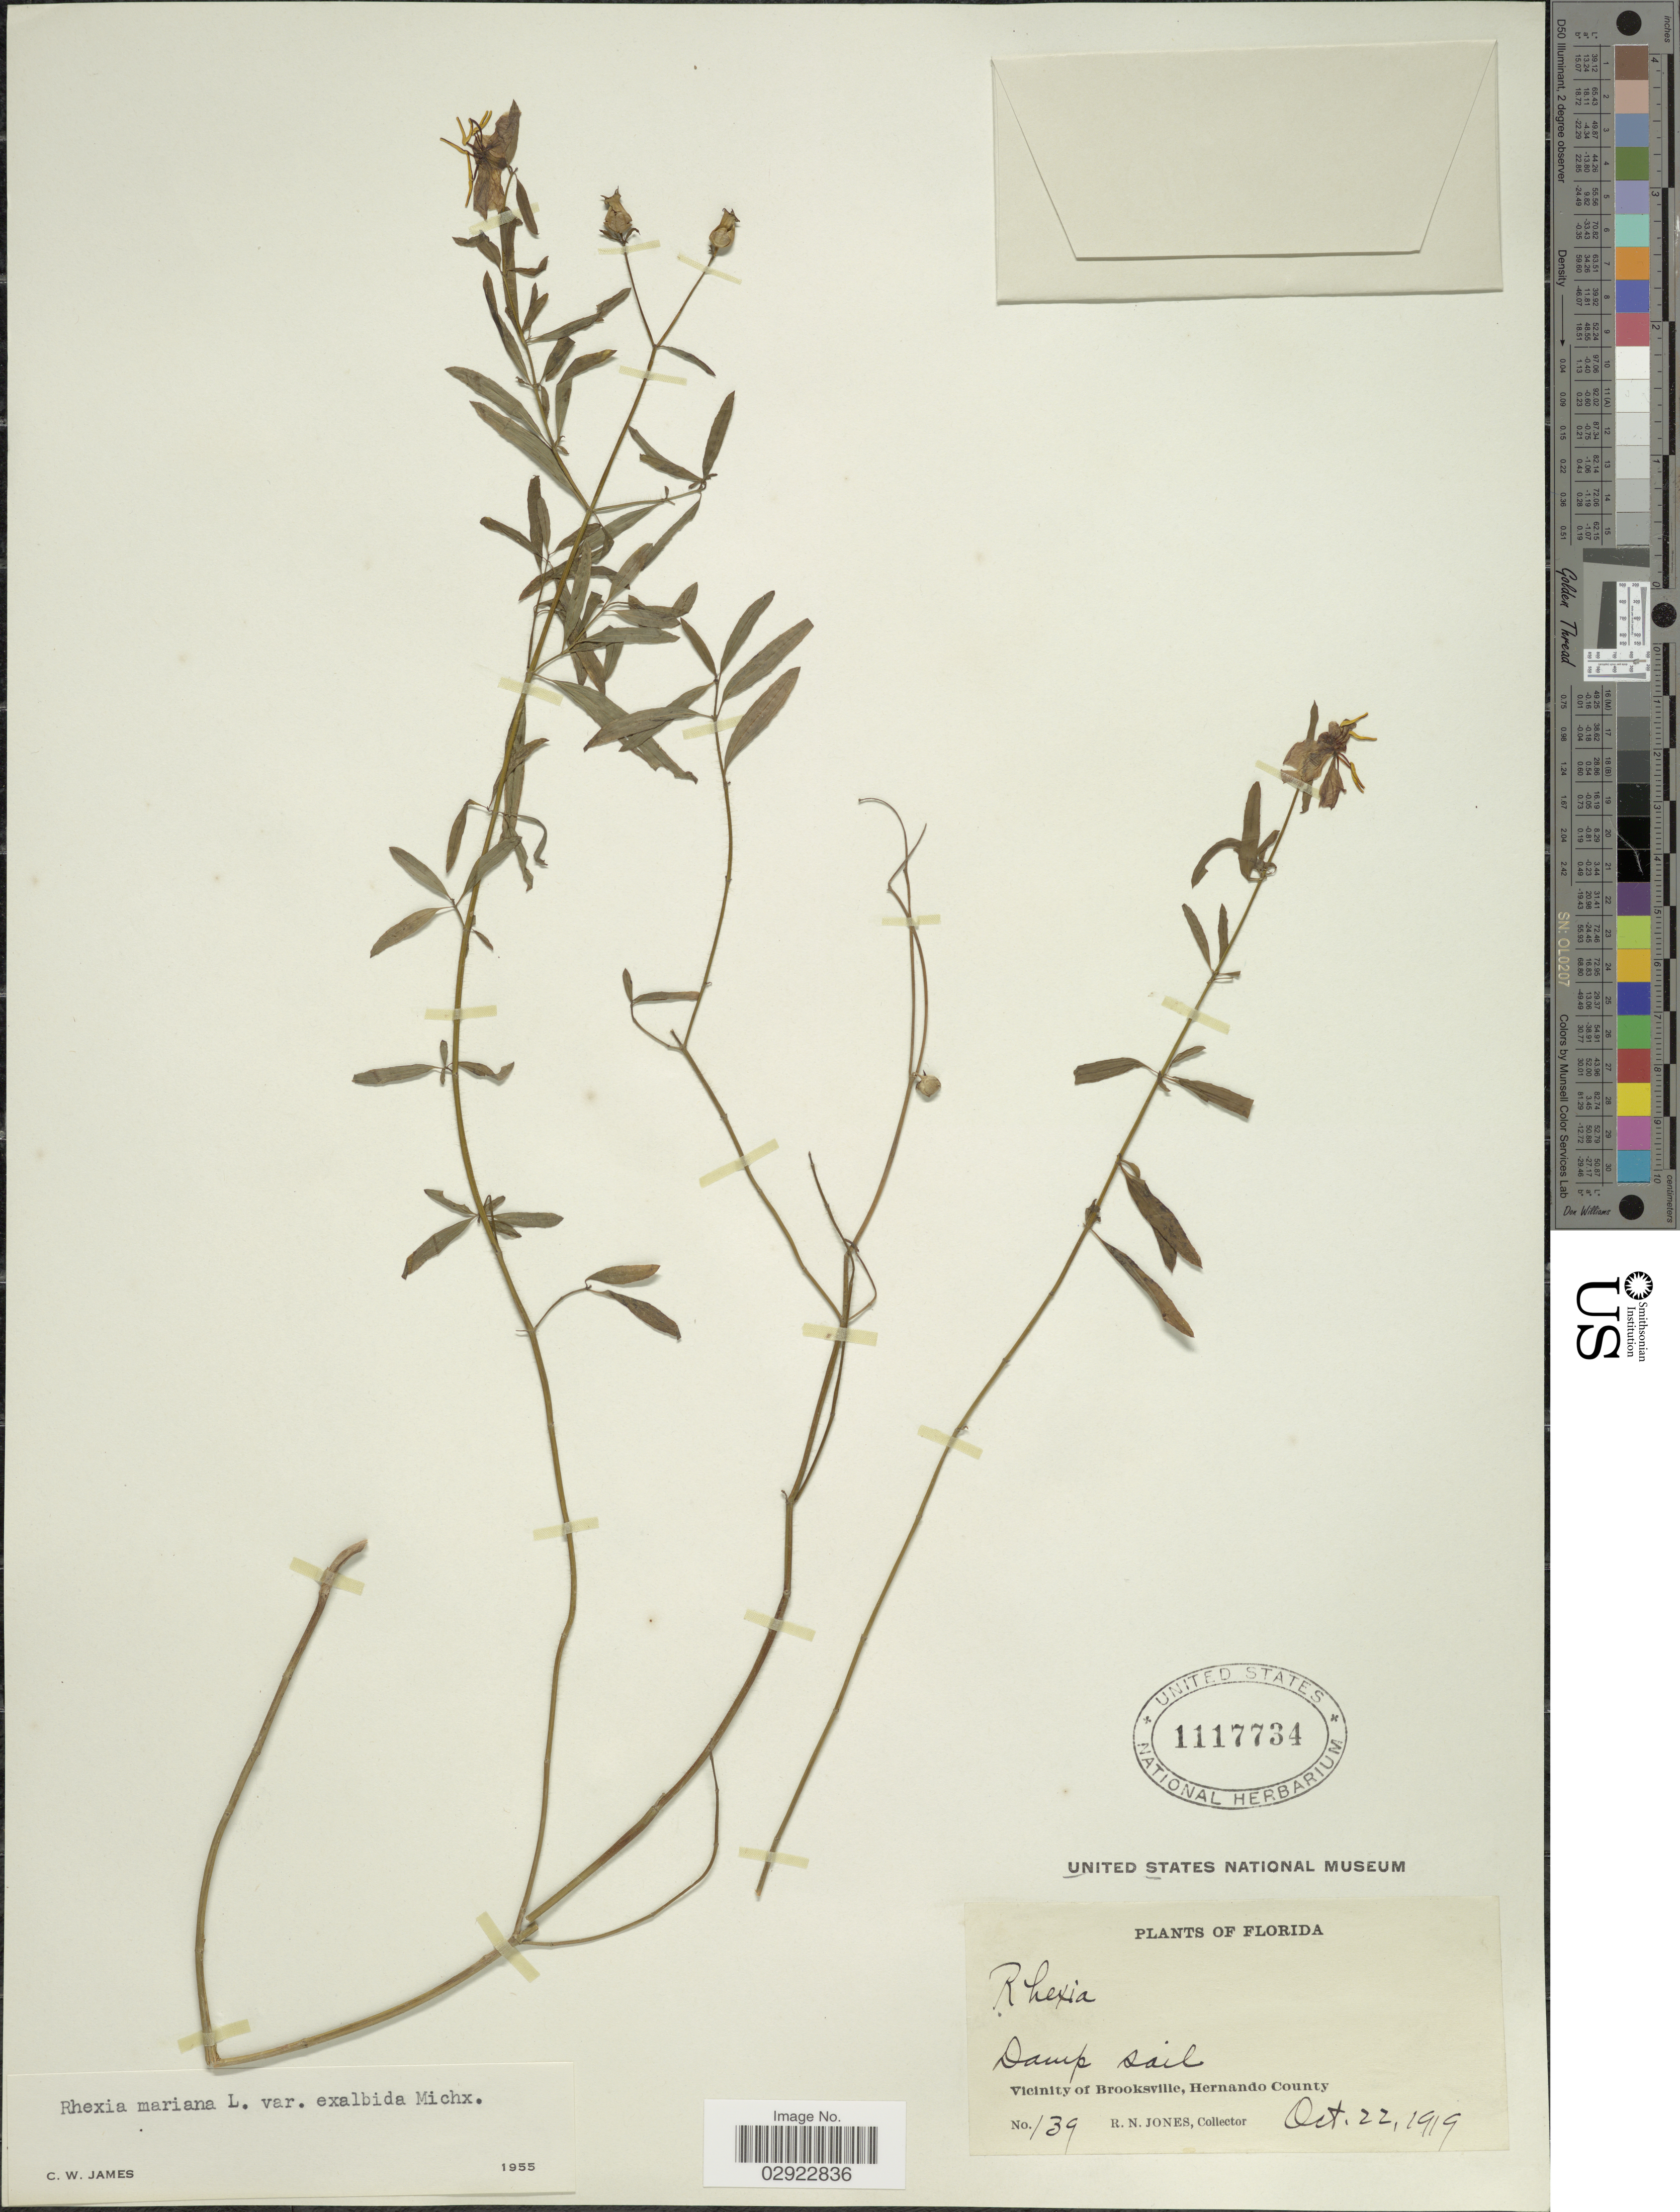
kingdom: Plantae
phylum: Tracheophyta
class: Magnoliopsida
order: Myrtales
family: Melastomataceae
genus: Rhexia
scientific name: Rhexia mariana var. exalbida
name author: Michx.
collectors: R. N. Jones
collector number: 139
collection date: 1919-10-22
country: United States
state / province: Florida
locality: Vicinity of Brooksville, Hernando County.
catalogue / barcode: US 1117734